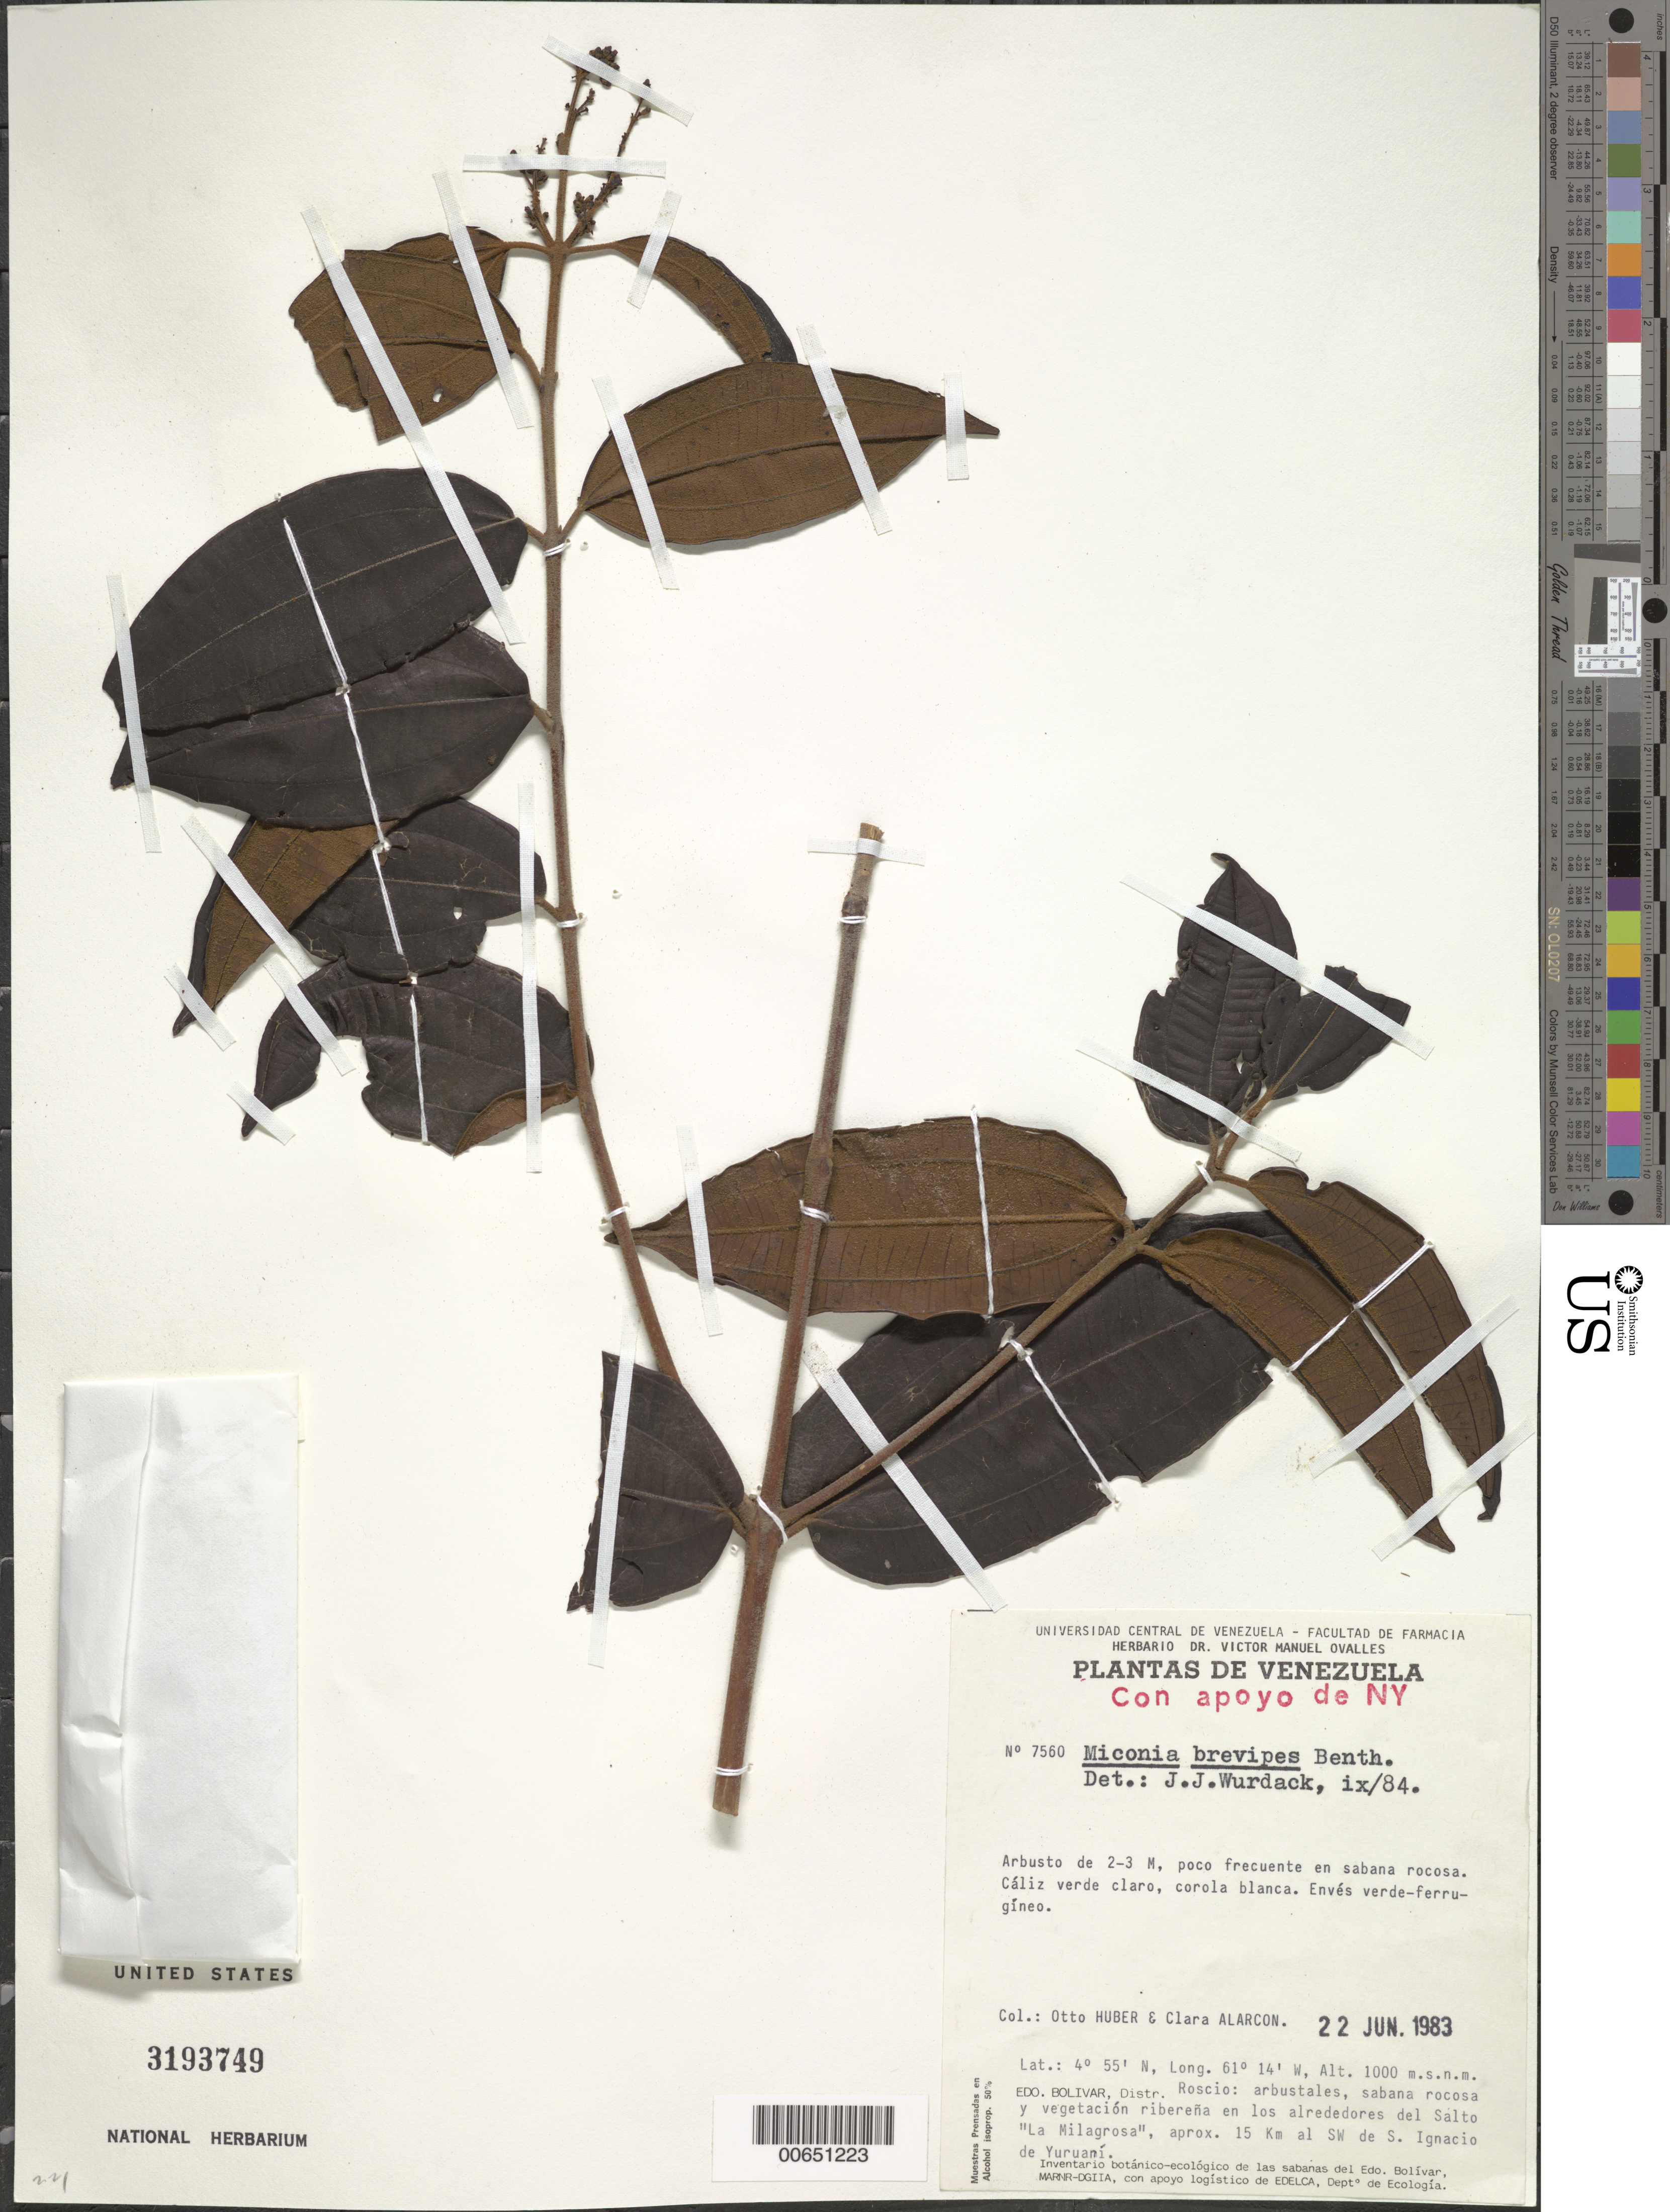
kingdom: Plantae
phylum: Tracheophyta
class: Magnoliopsida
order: Myrtales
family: Melastomataceae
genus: Miconia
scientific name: Miconia brevipes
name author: Benth.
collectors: O. Huber & C. Alarcon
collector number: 7560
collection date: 1983-06-22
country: Venezuela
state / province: Bolivar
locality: Distr. Roscio. En los alrededores del Salto "La Milagrosa", aprox. 15 Km al SW de S. Ignacio de Yuruaní.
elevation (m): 1000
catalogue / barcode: US 3193749